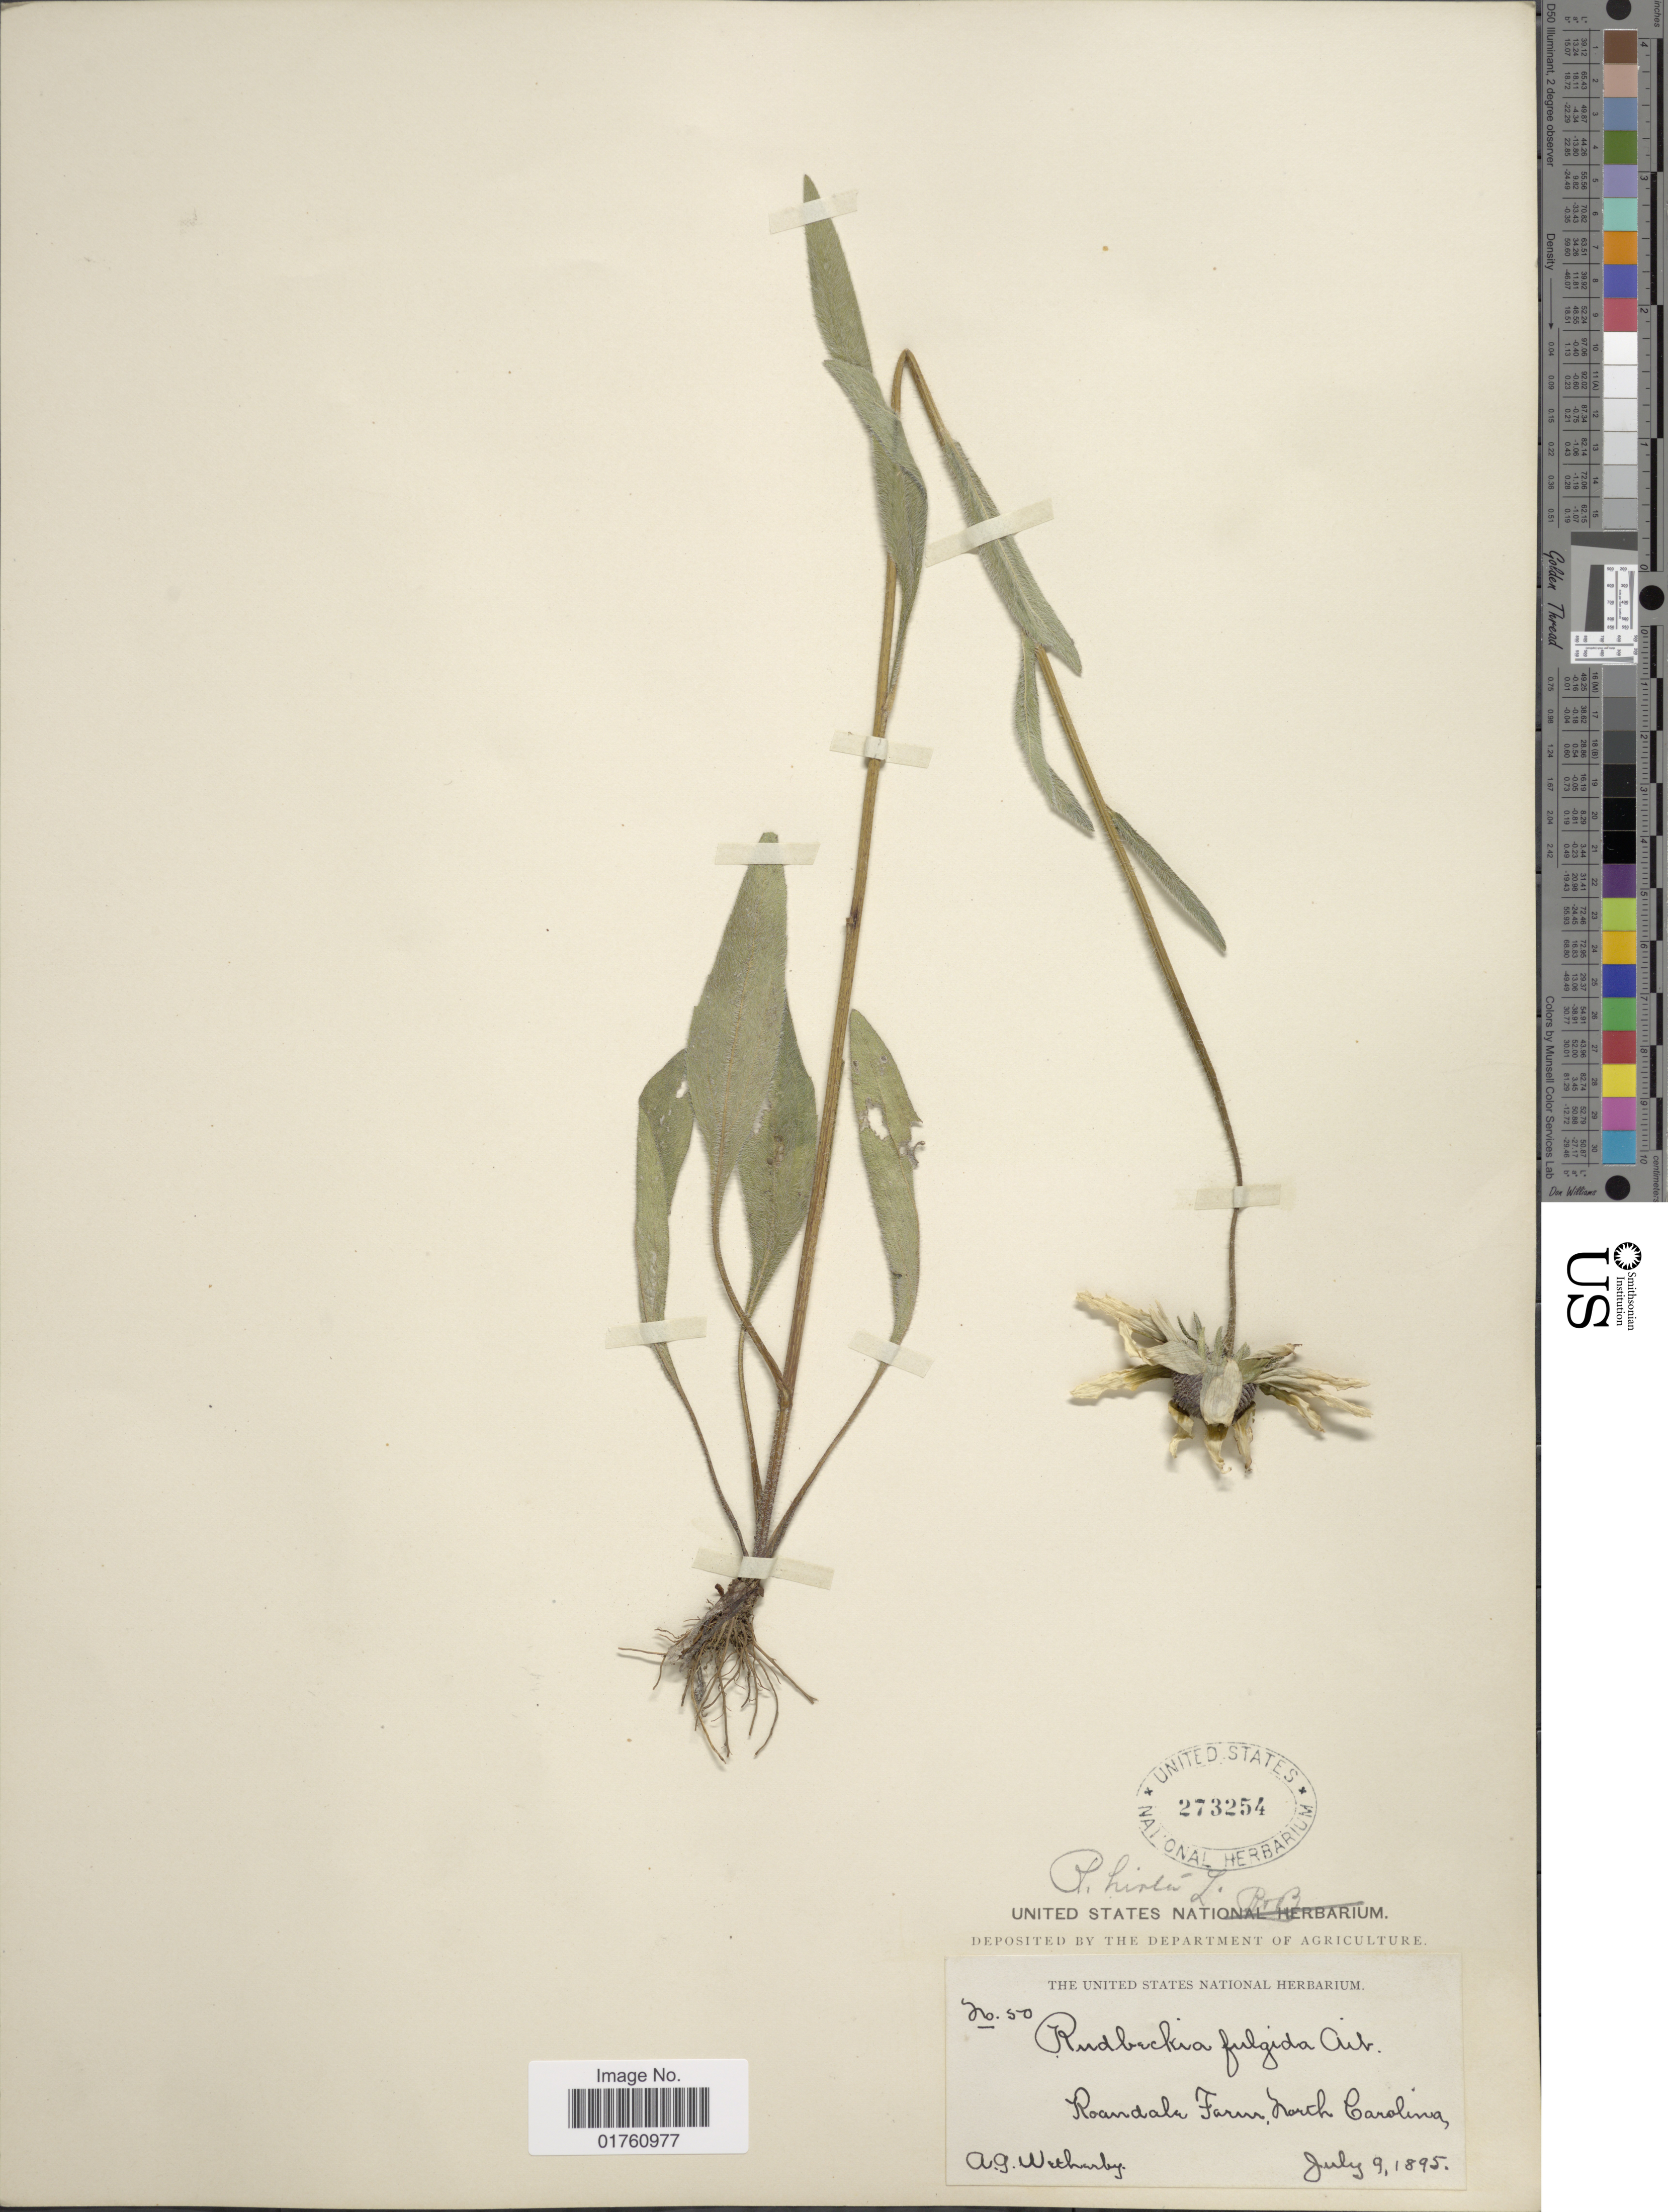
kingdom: Plantae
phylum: Tracheophyta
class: Magnoliopsida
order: Asterales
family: Asteraceae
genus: Rudbeckia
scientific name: Rudbeckia hirta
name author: L.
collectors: A. Wetherby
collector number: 50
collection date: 1895-07-09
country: United States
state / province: North Carolina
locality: Roandake Farm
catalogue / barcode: US 273254